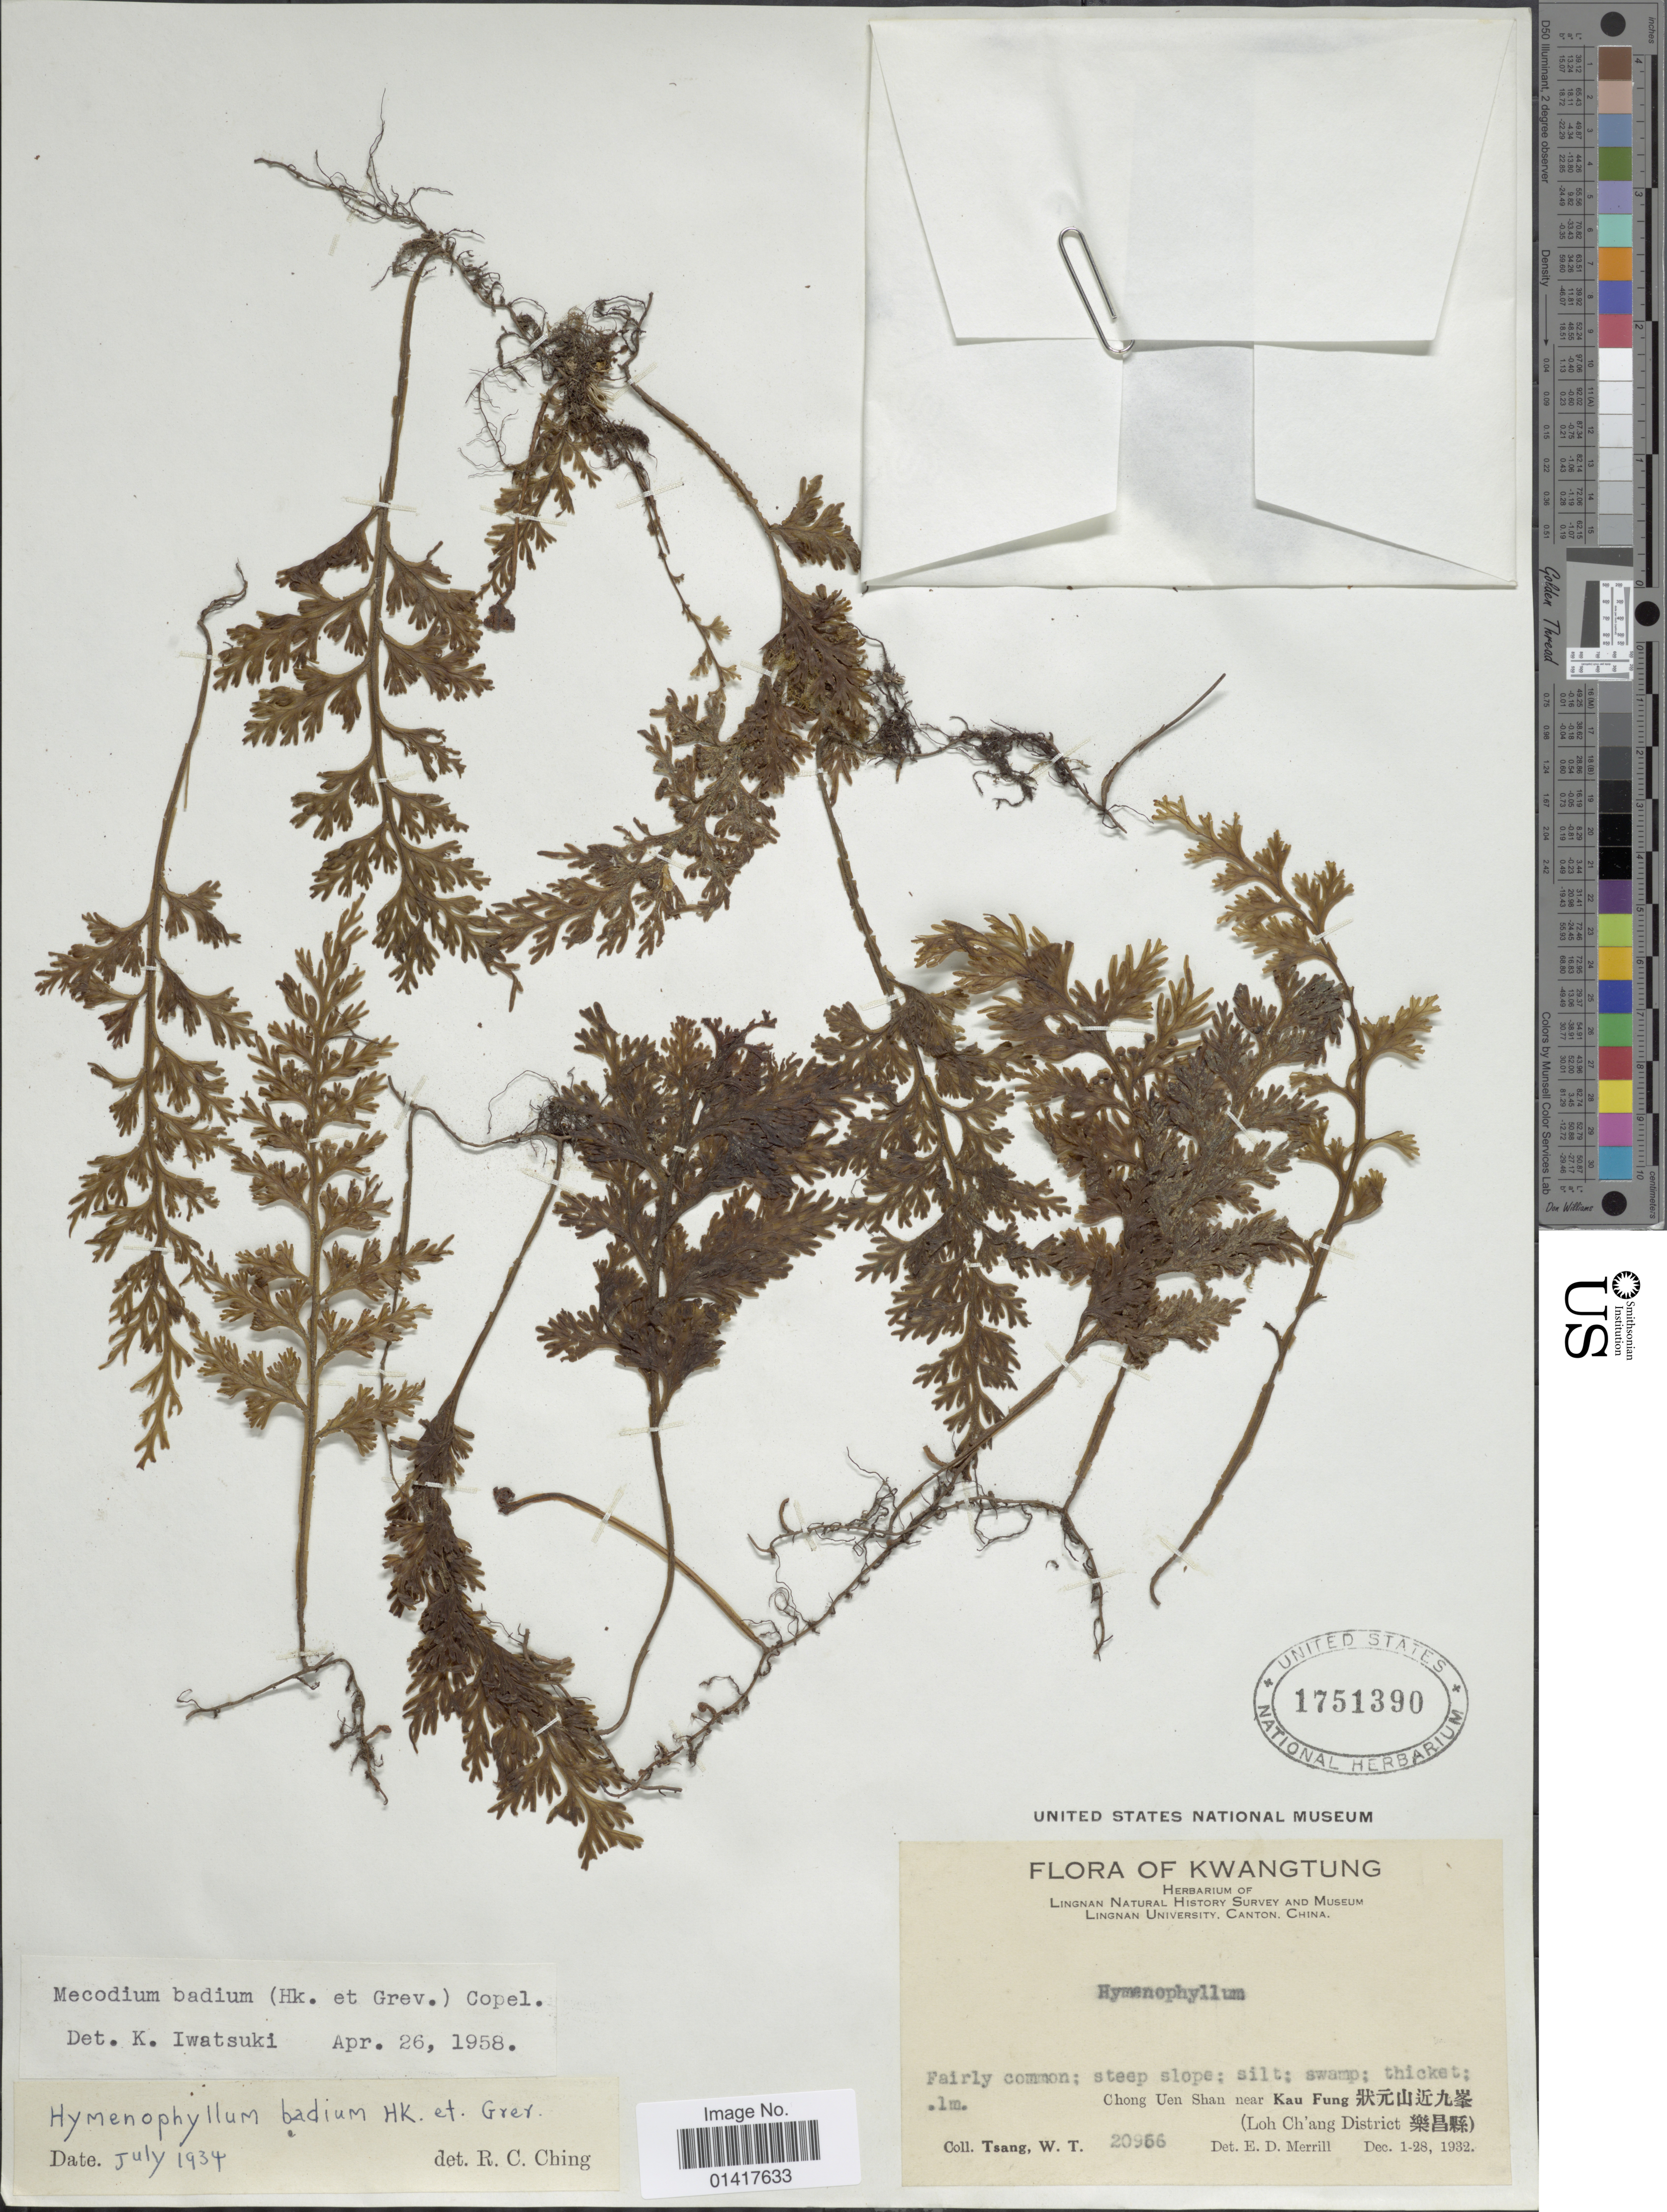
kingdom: Plantae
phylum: Tracheophyta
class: Polypodiopsida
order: Hymenophyllales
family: Hymenophyllaceae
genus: Hymenophyllum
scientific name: Hymenophyllum badium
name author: Hook. & Grev.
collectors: W. T. Tsang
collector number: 20956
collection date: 1932-12-01/1932-12-28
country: China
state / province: Guangdong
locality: Kwangtung. Chong Uen Shan near Kau Fung. (Loh Ch'ang District)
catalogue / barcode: US 1751390